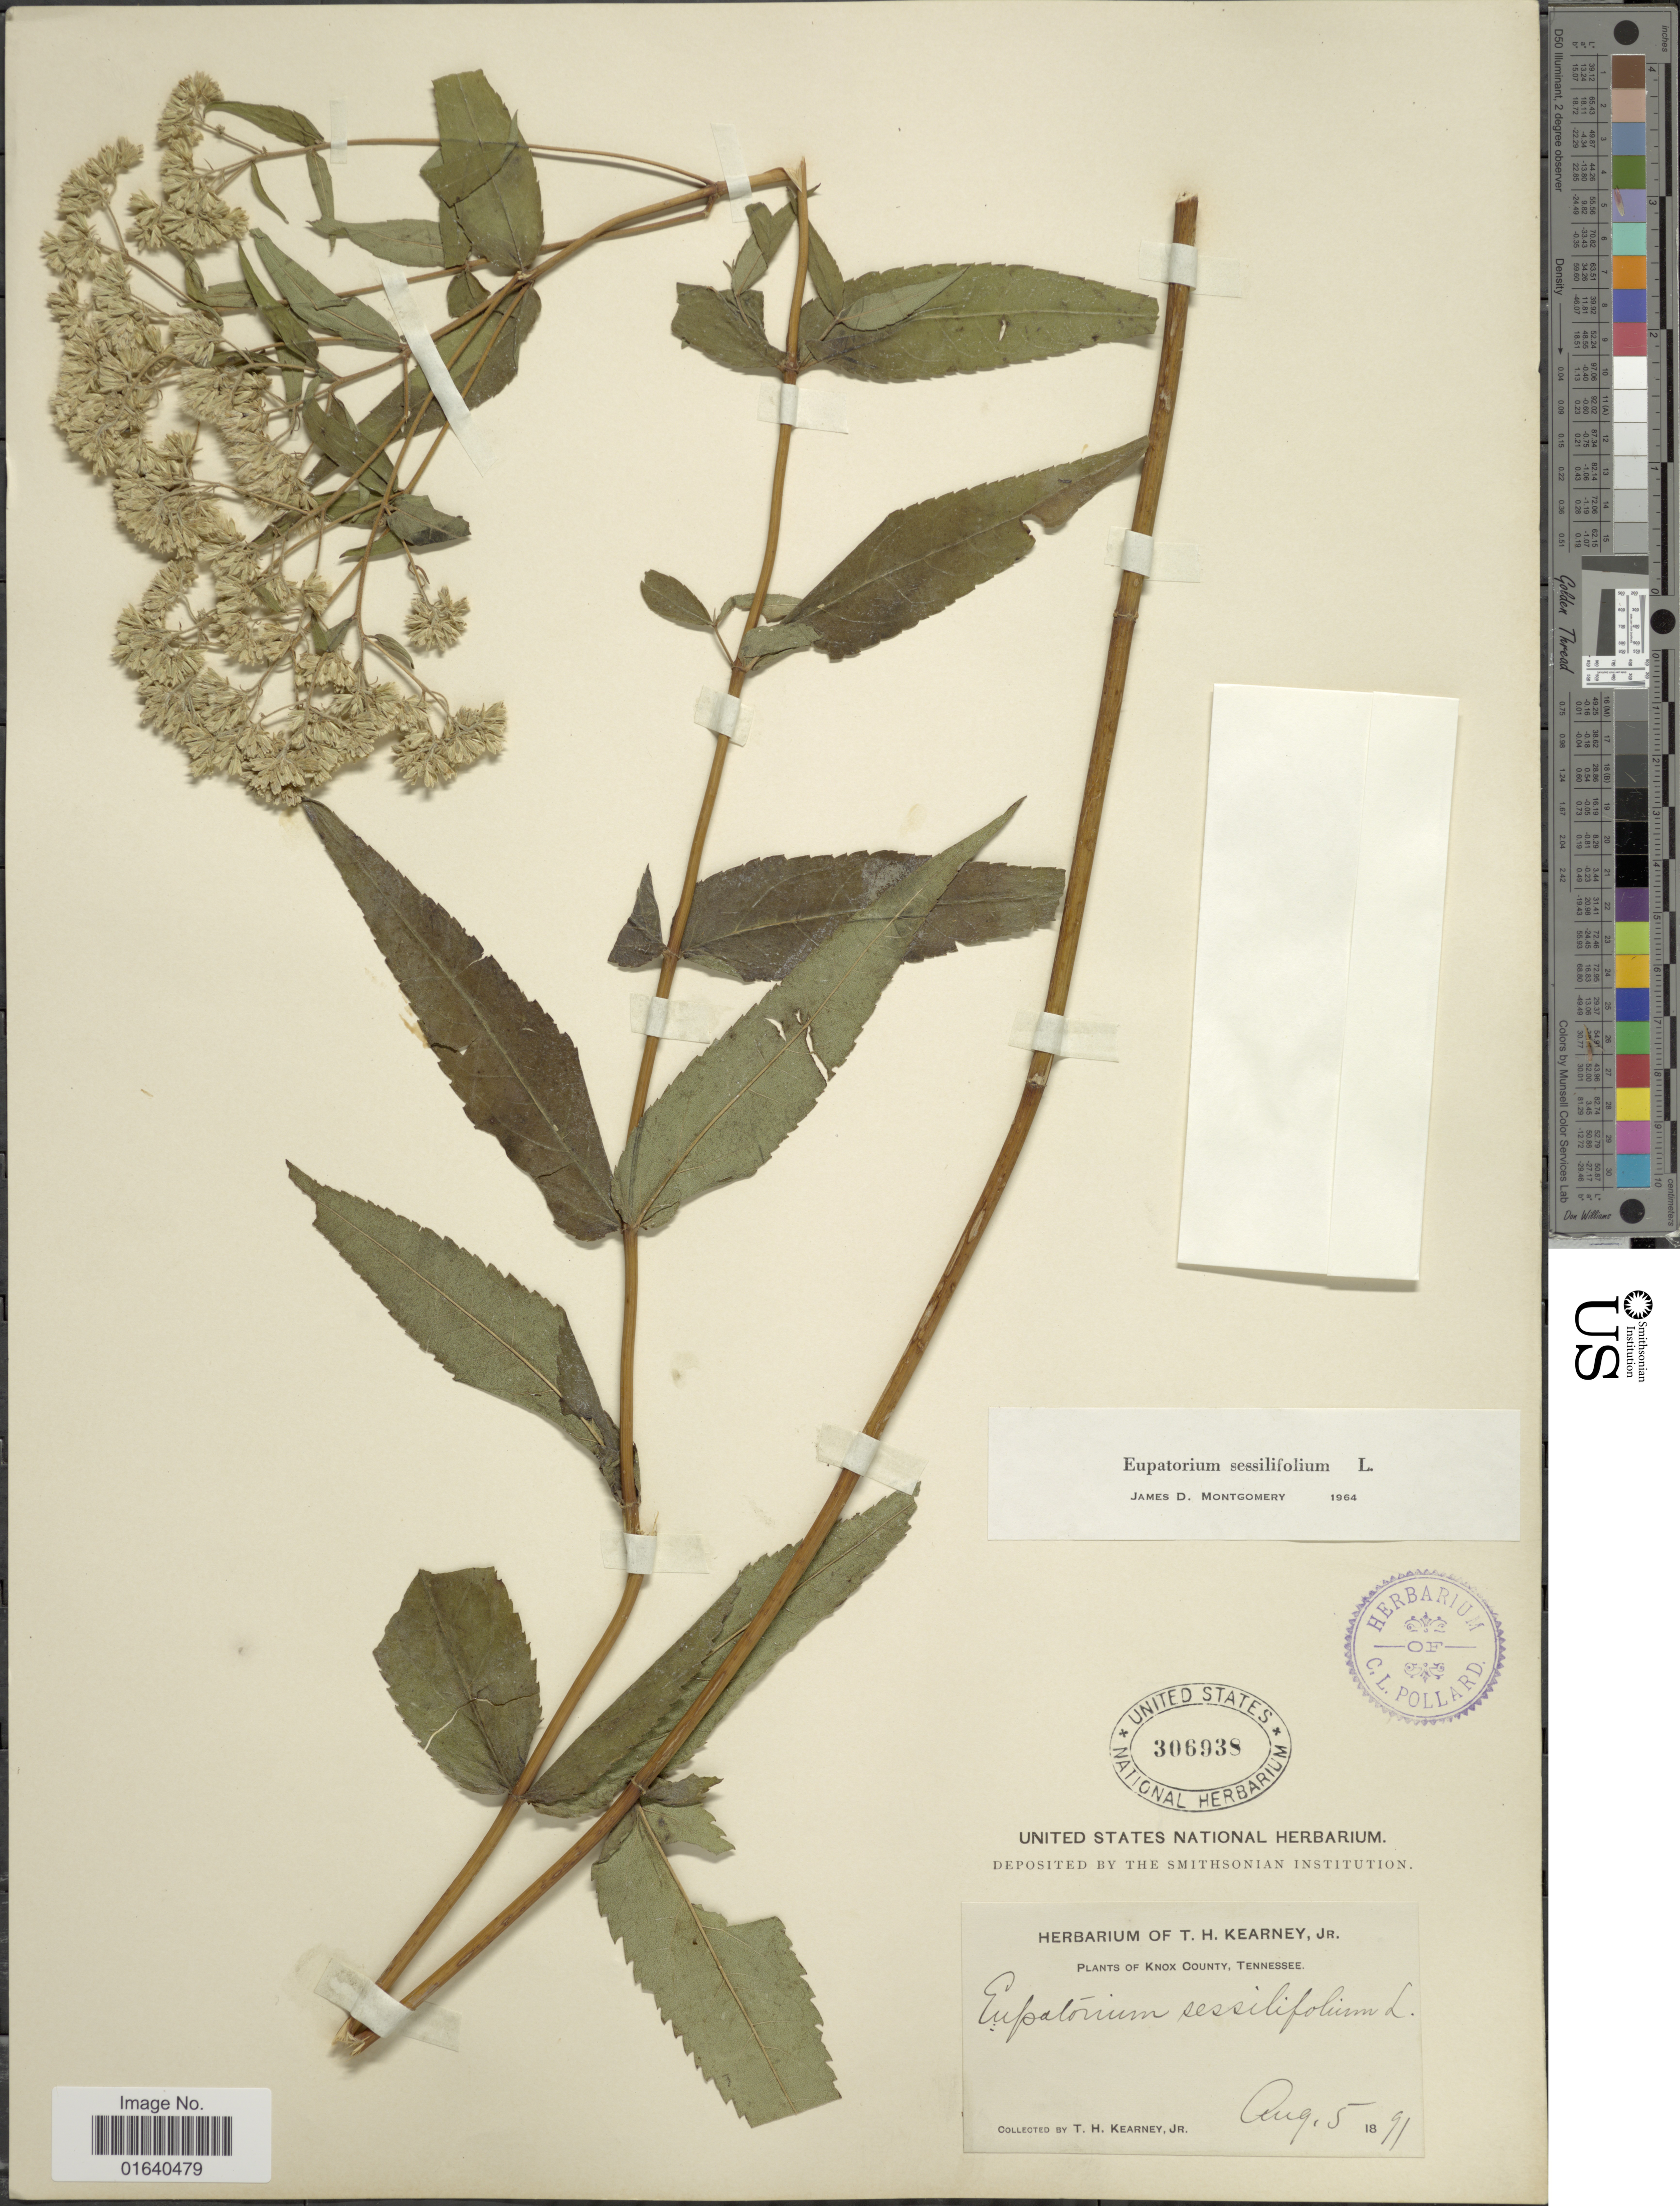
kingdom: Plantae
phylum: Tracheophyta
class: Magnoliopsida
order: Asterales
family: Asteraceae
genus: Eupatorium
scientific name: Eupatorium sessilifolium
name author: L.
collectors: T. H. Kearney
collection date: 1891-08-05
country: United States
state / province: Tennessee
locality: Knox County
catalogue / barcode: US 306938